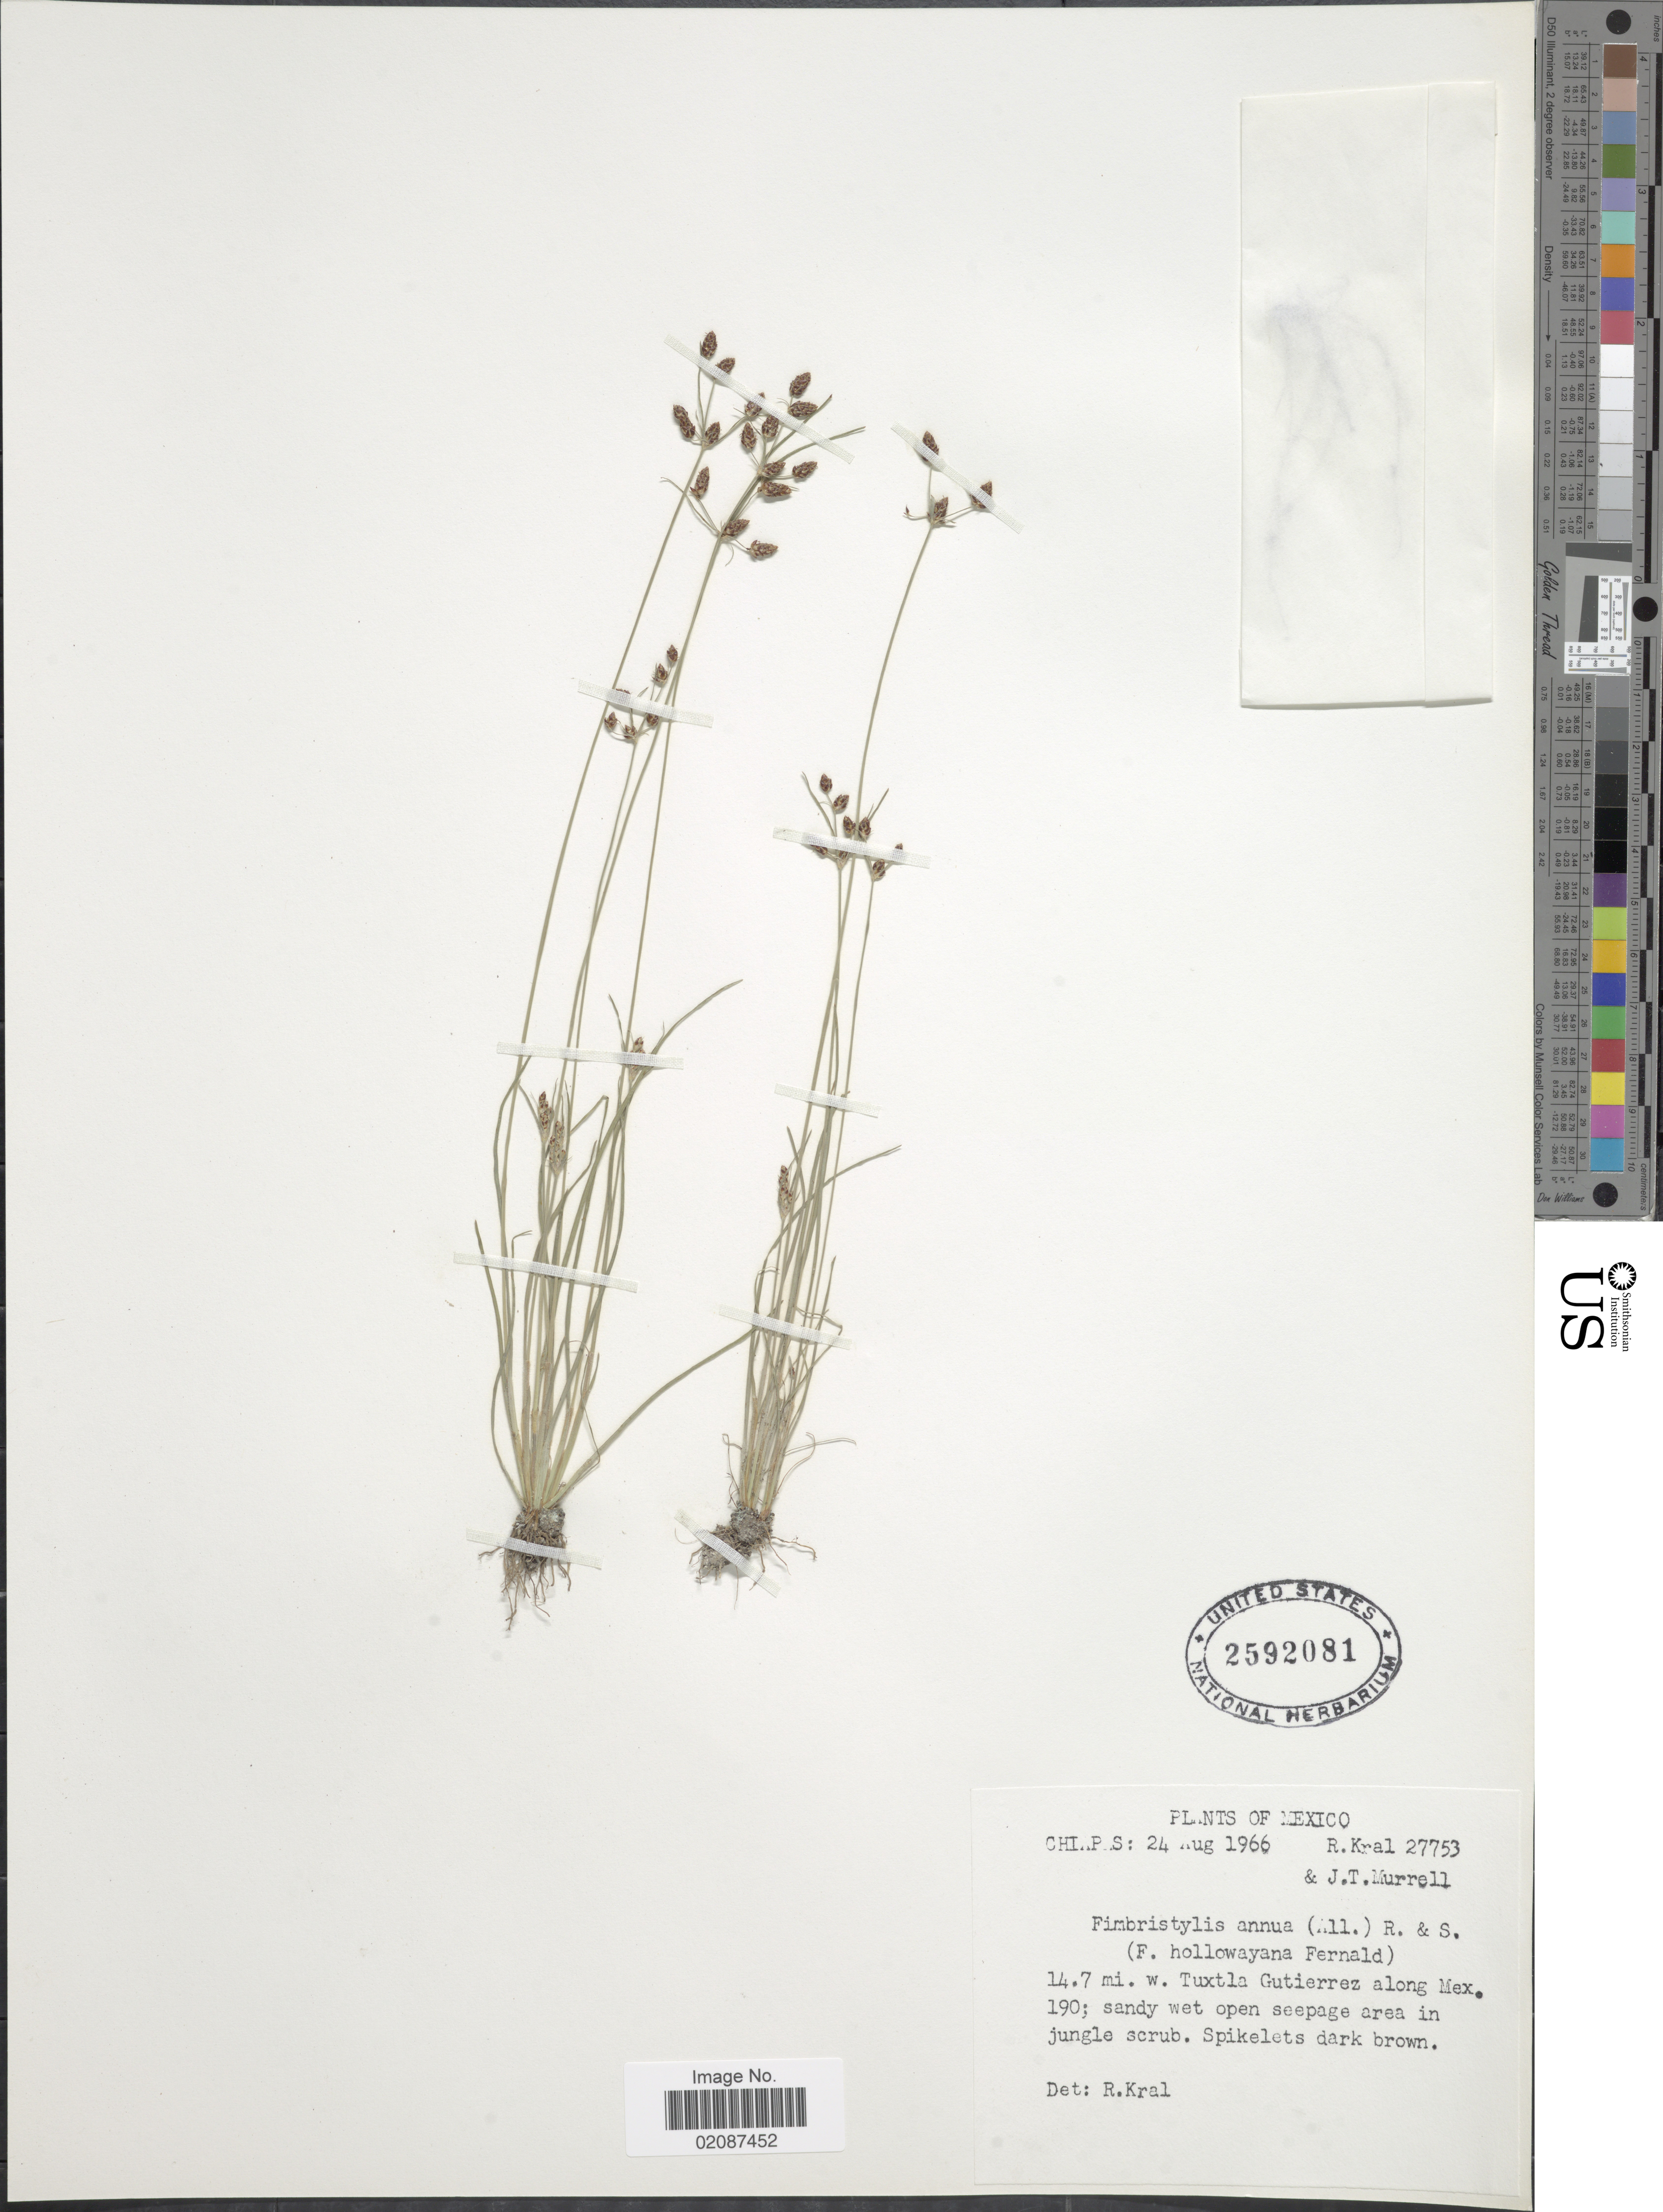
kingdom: Plantae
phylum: Tracheophyta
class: Liliopsida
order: Poales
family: Cyperaceae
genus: Fimbristylis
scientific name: Fimbristylis annua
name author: (All.) Roem. & Schult.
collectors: R. Kral & J. Murrell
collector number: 27753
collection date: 1966-08-24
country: Mexico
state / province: Chiapas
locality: Chiapas, 14.7 mi. w. Tuxtla Gutierrez along Mex. 190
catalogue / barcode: US 2592081